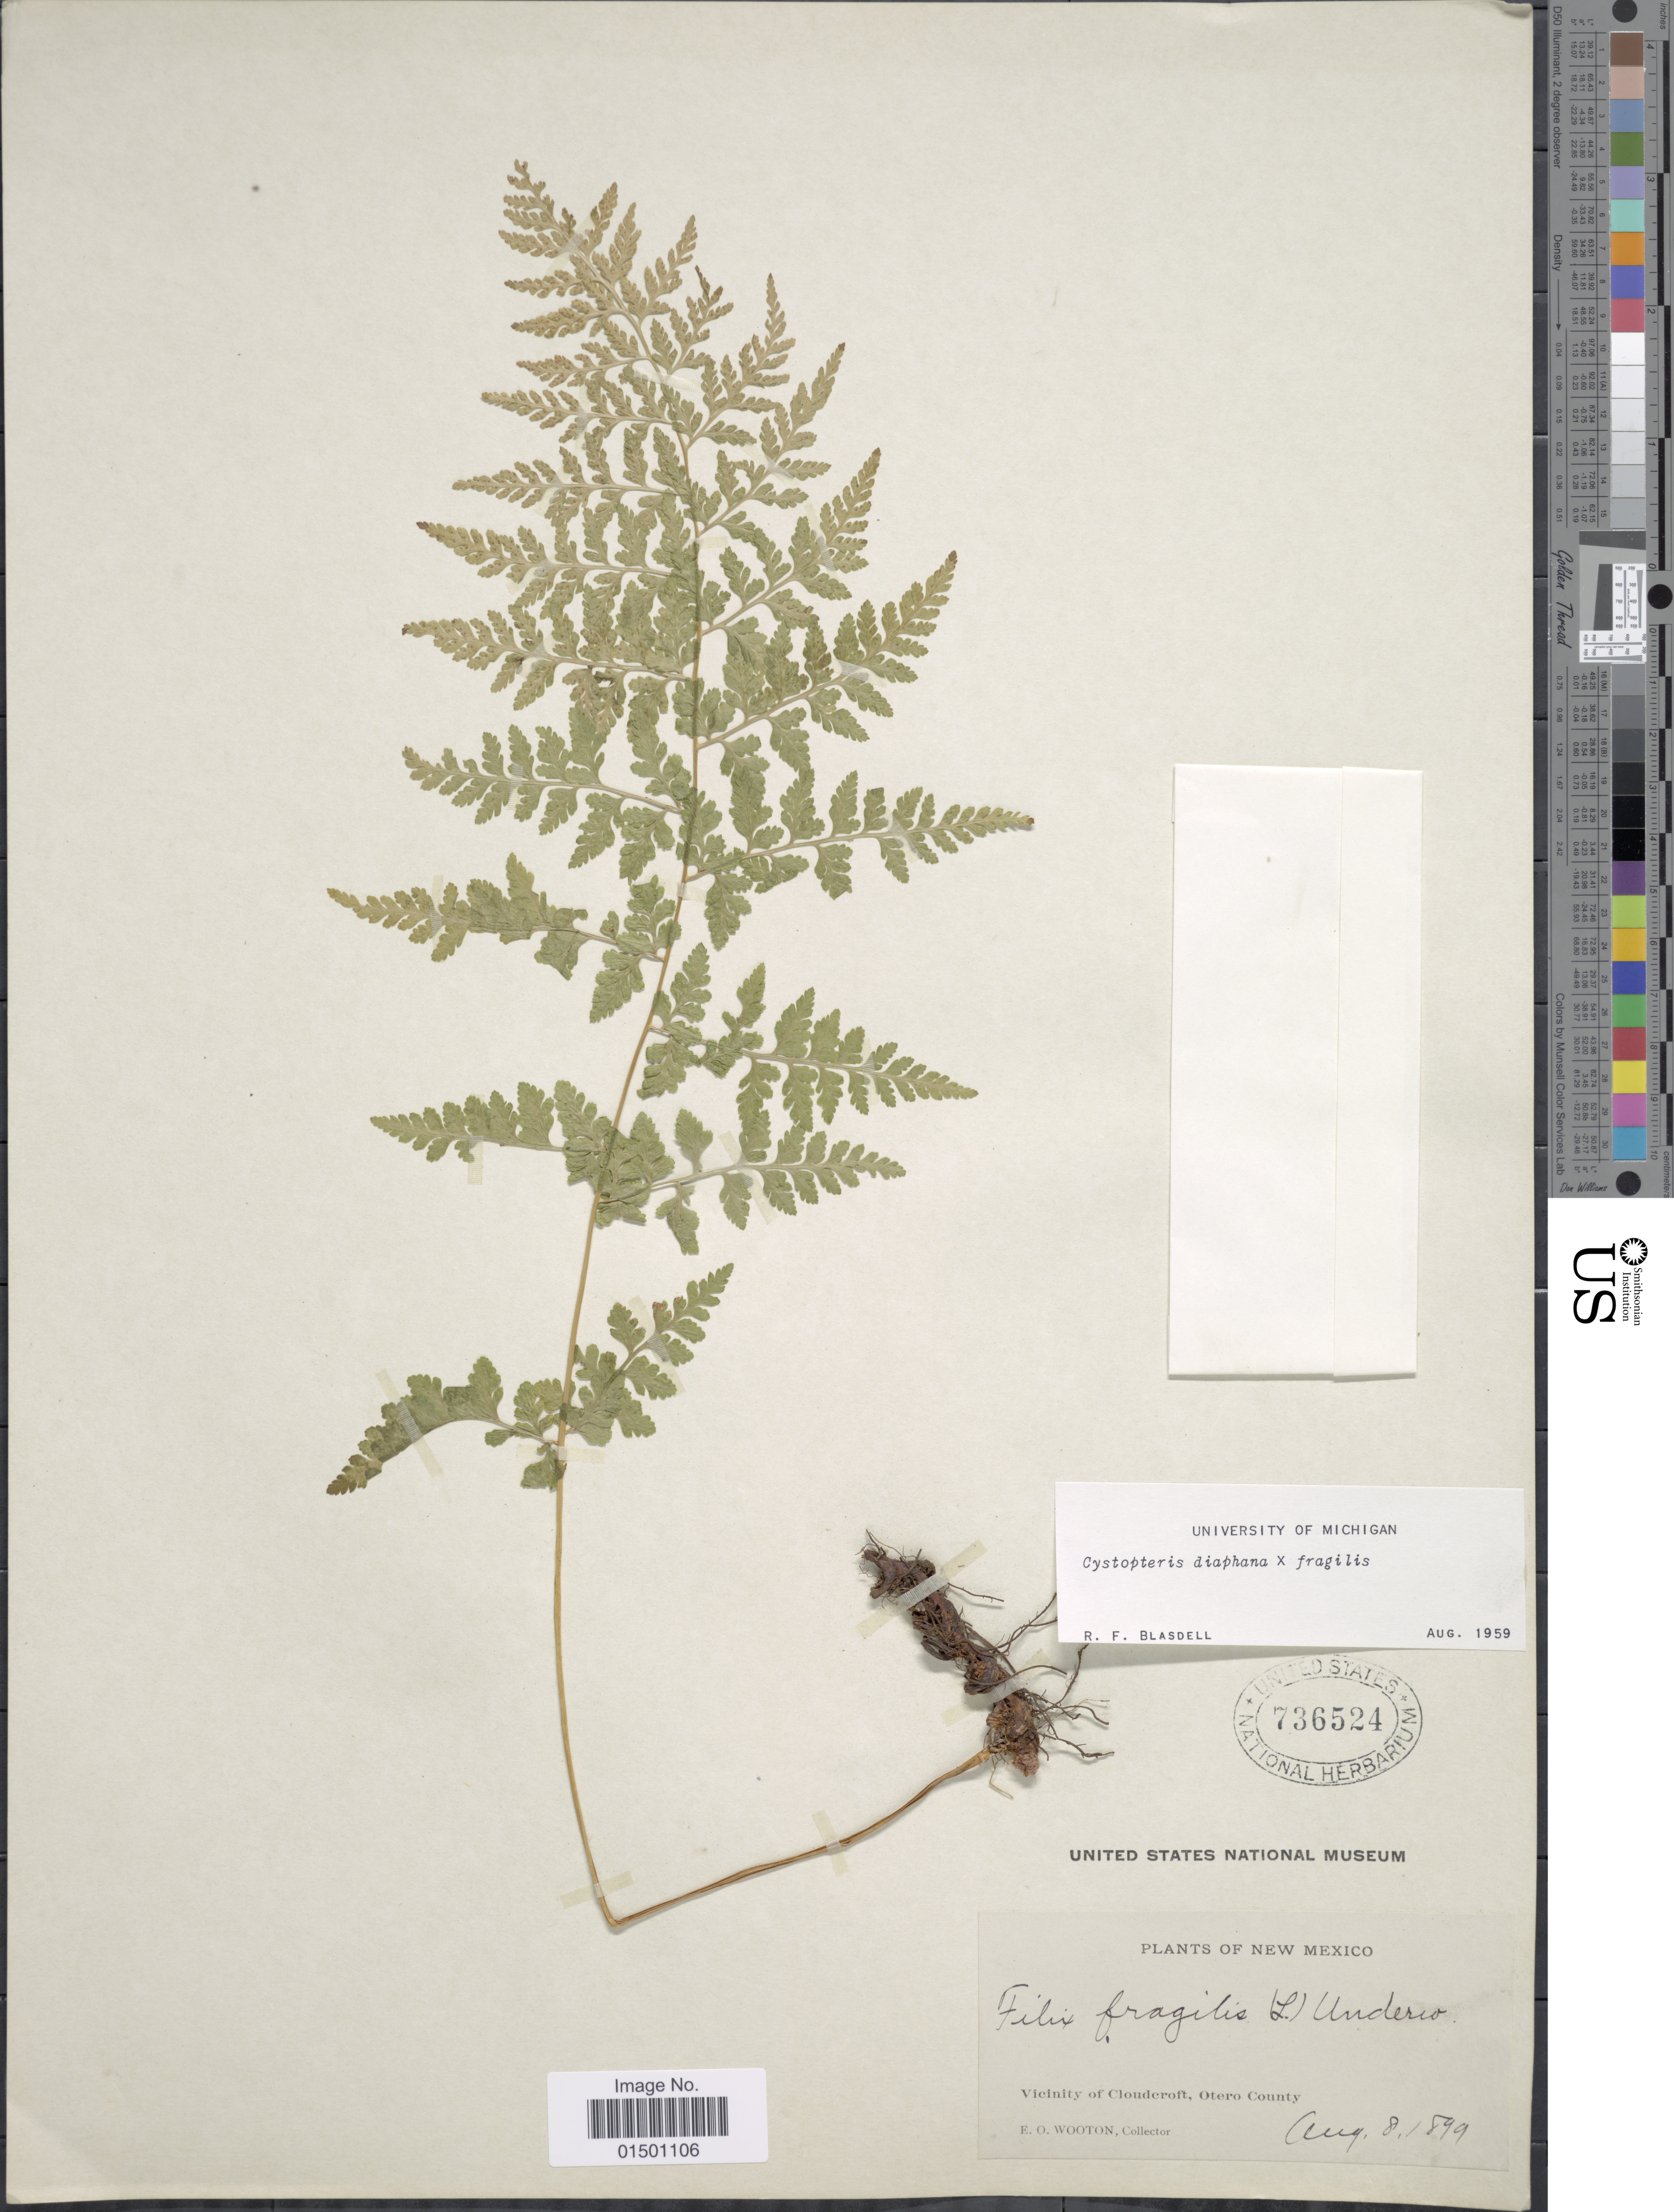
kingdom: Plantae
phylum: Tracheophyta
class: Polypodiopsida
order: Polypodiales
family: Cystopteridaceae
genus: Cystopteris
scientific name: Cystopteris diaphana x C. fragilis (L.) Bernh.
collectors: E. O. Wooton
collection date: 1899-08-08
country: United States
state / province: New Mexico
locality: Vicinity of Cloudcroft, Otero County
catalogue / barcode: US 736524